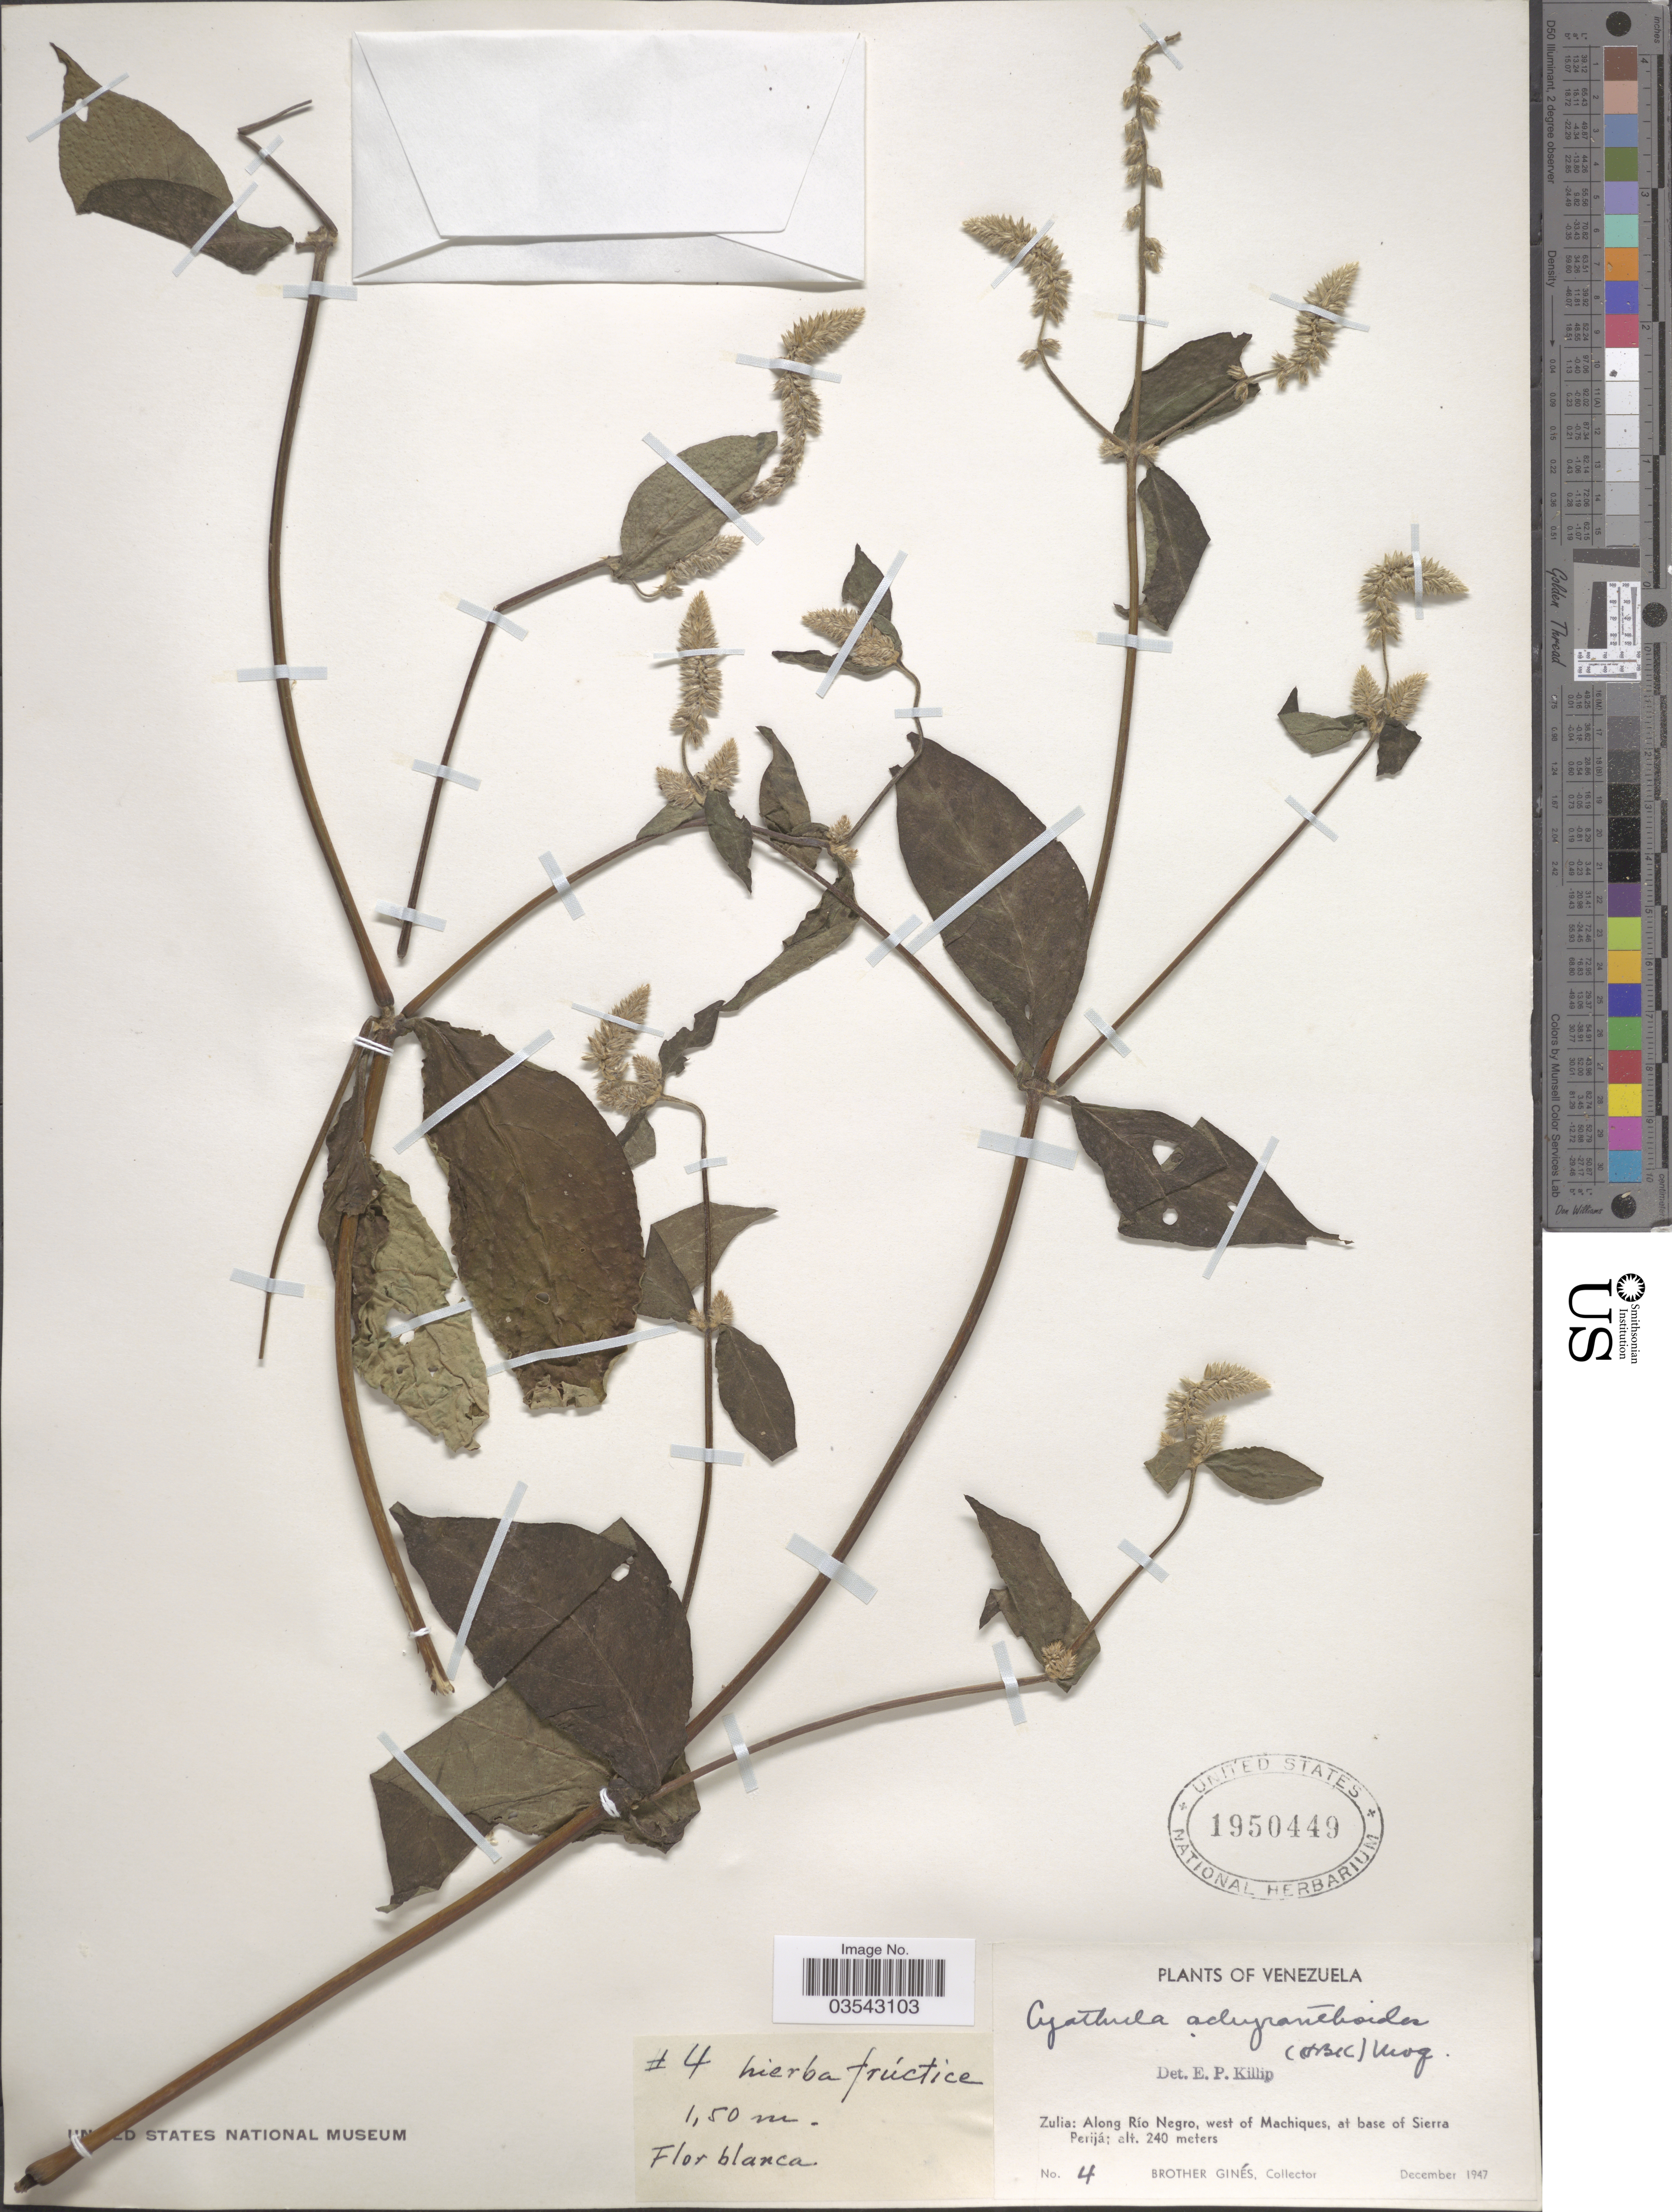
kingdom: Plantae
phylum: Tracheophyta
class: Magnoliopsida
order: Caryophyllales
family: Amaranthaceae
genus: Cyathula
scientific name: Cyathula achyranthoides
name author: (Kunth) Moq.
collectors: Bro. Gines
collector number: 4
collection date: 1947-12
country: Venezuela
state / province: Zulia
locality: Along Río Negro, west of Machiques, at base of Sierra Perijá.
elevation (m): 240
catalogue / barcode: US 1950449